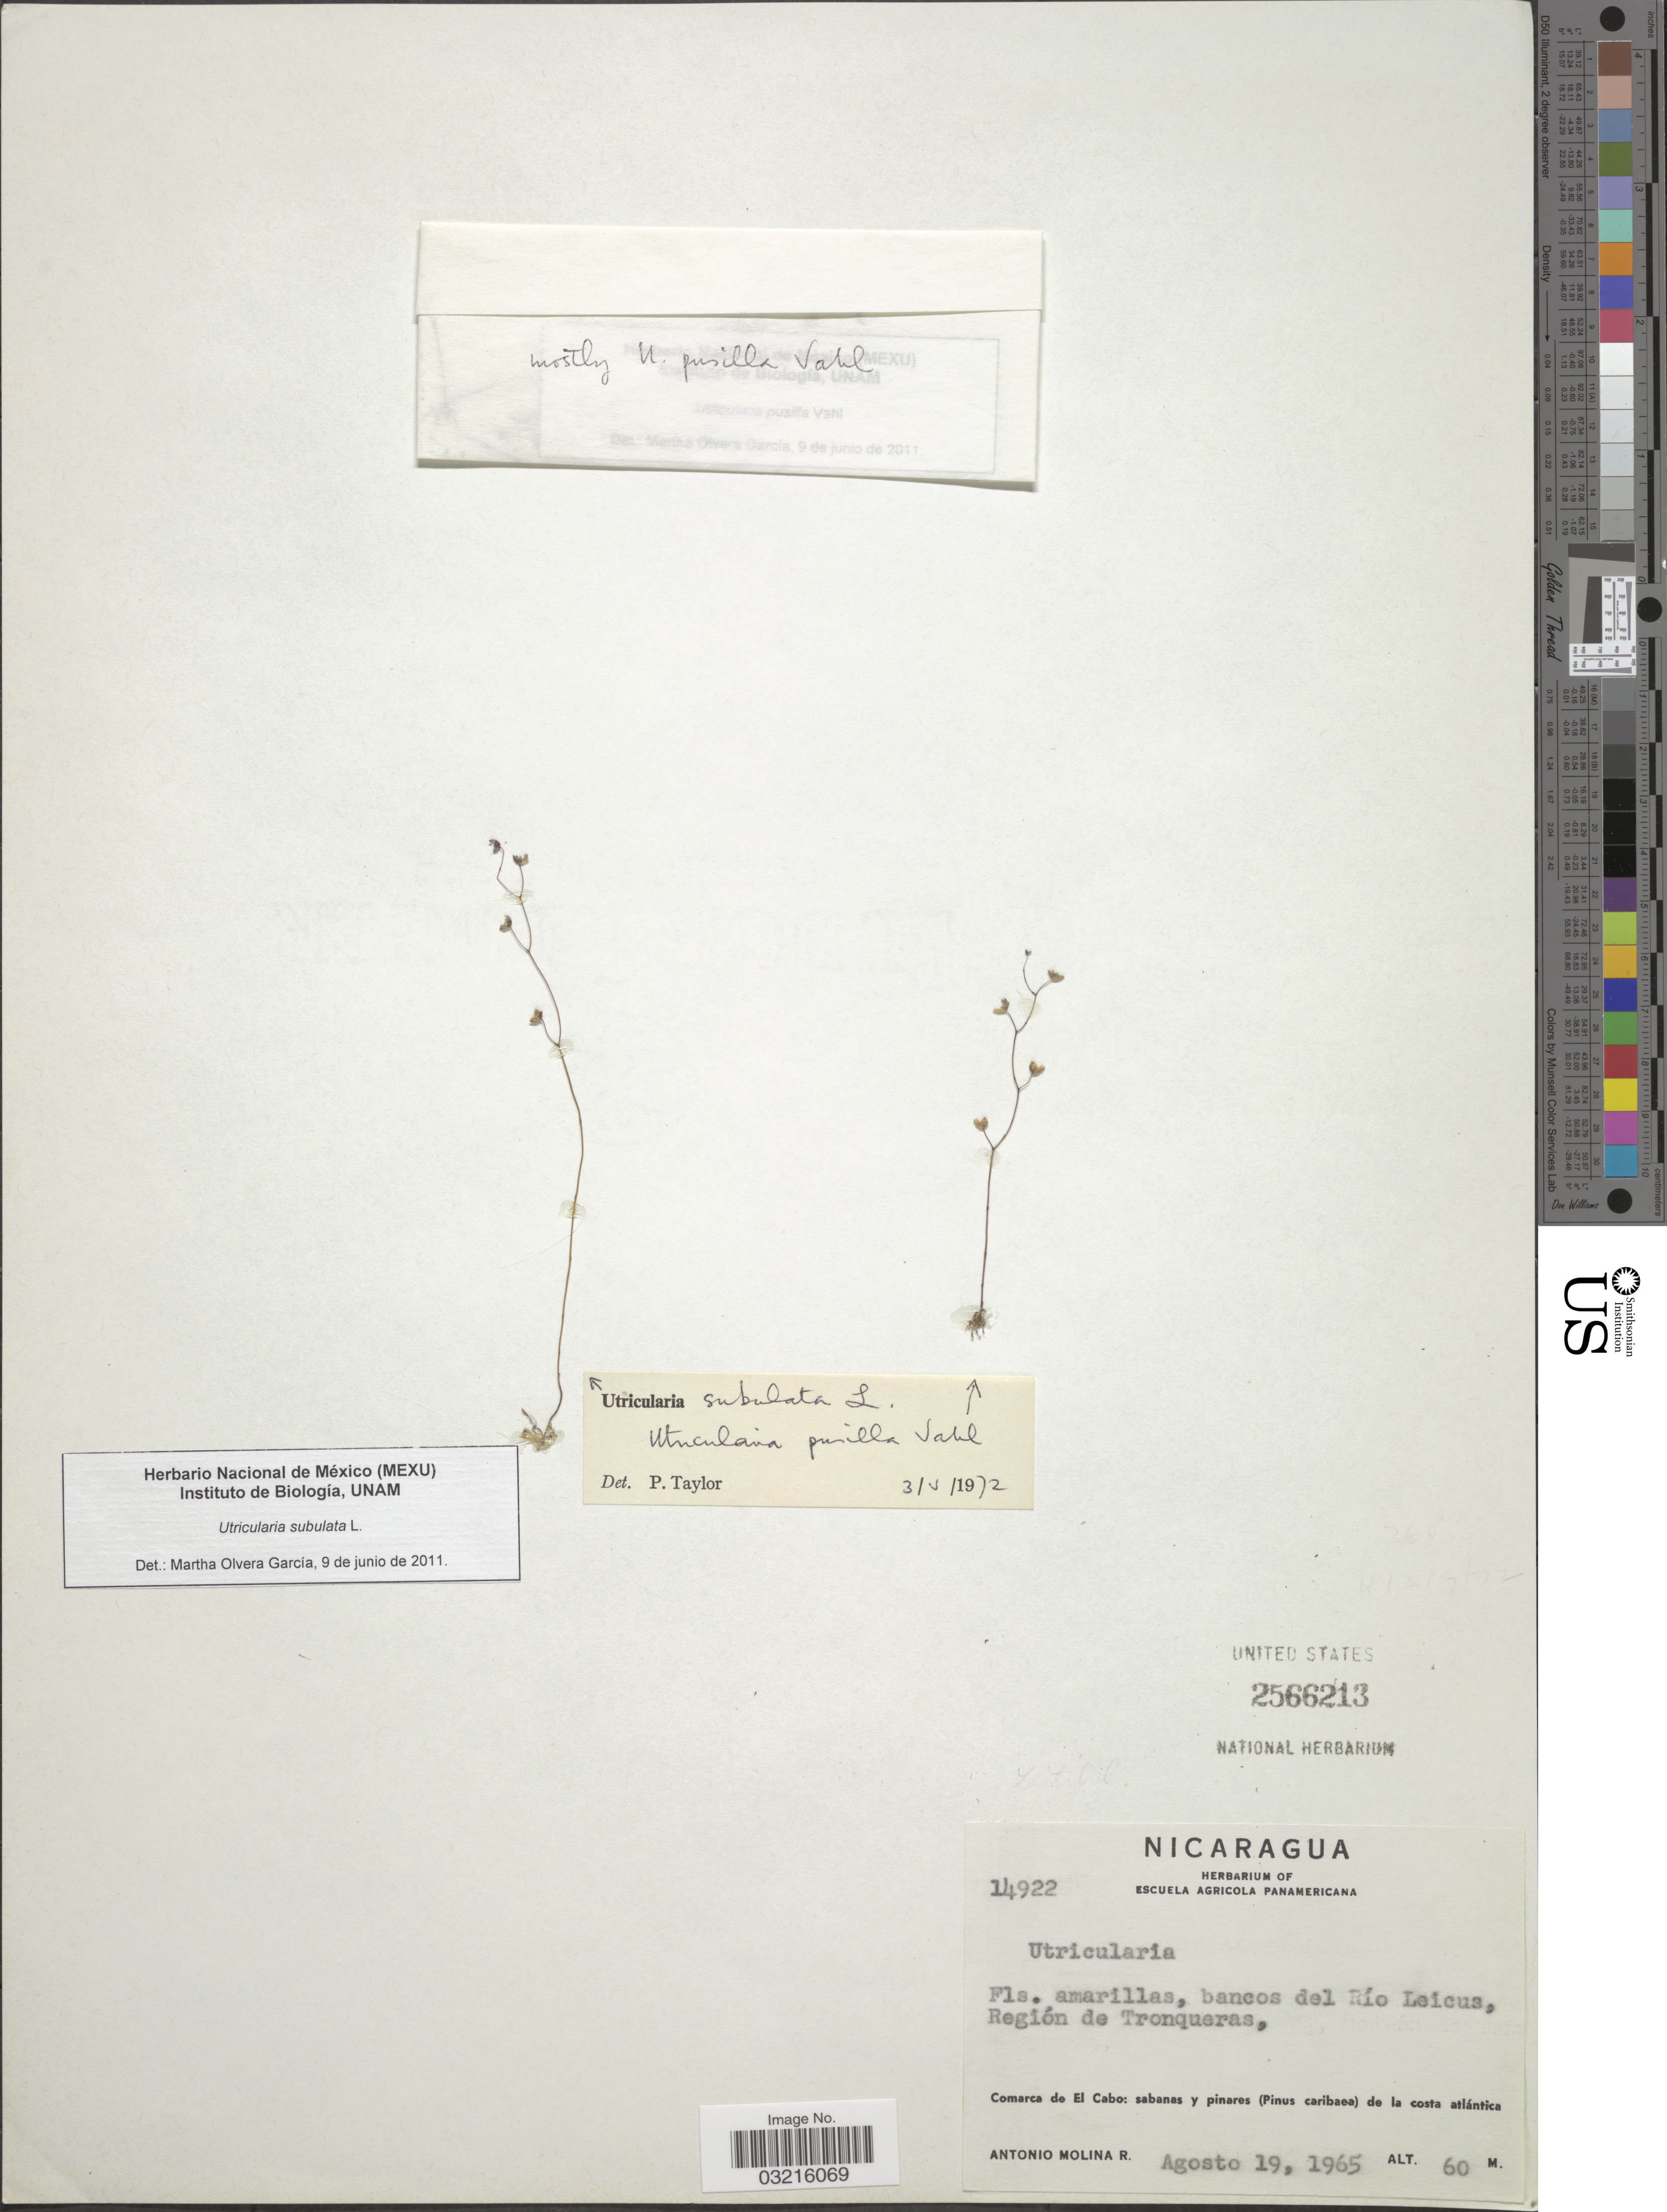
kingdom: Plantae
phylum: Tracheophyta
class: Magnoliopsida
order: Lamiales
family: Lentibulariaceae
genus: Utricularia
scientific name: Utricularia subulata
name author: L.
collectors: A. Molina R.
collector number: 14922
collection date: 1965-08-19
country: Nicaragua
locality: Bancos del Río Leicus, Región de Tronqueras, Comarca de El Cabo: sabanas y pinares (Pinus caribaea) de la costa atlántica.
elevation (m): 60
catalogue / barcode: US 2566213